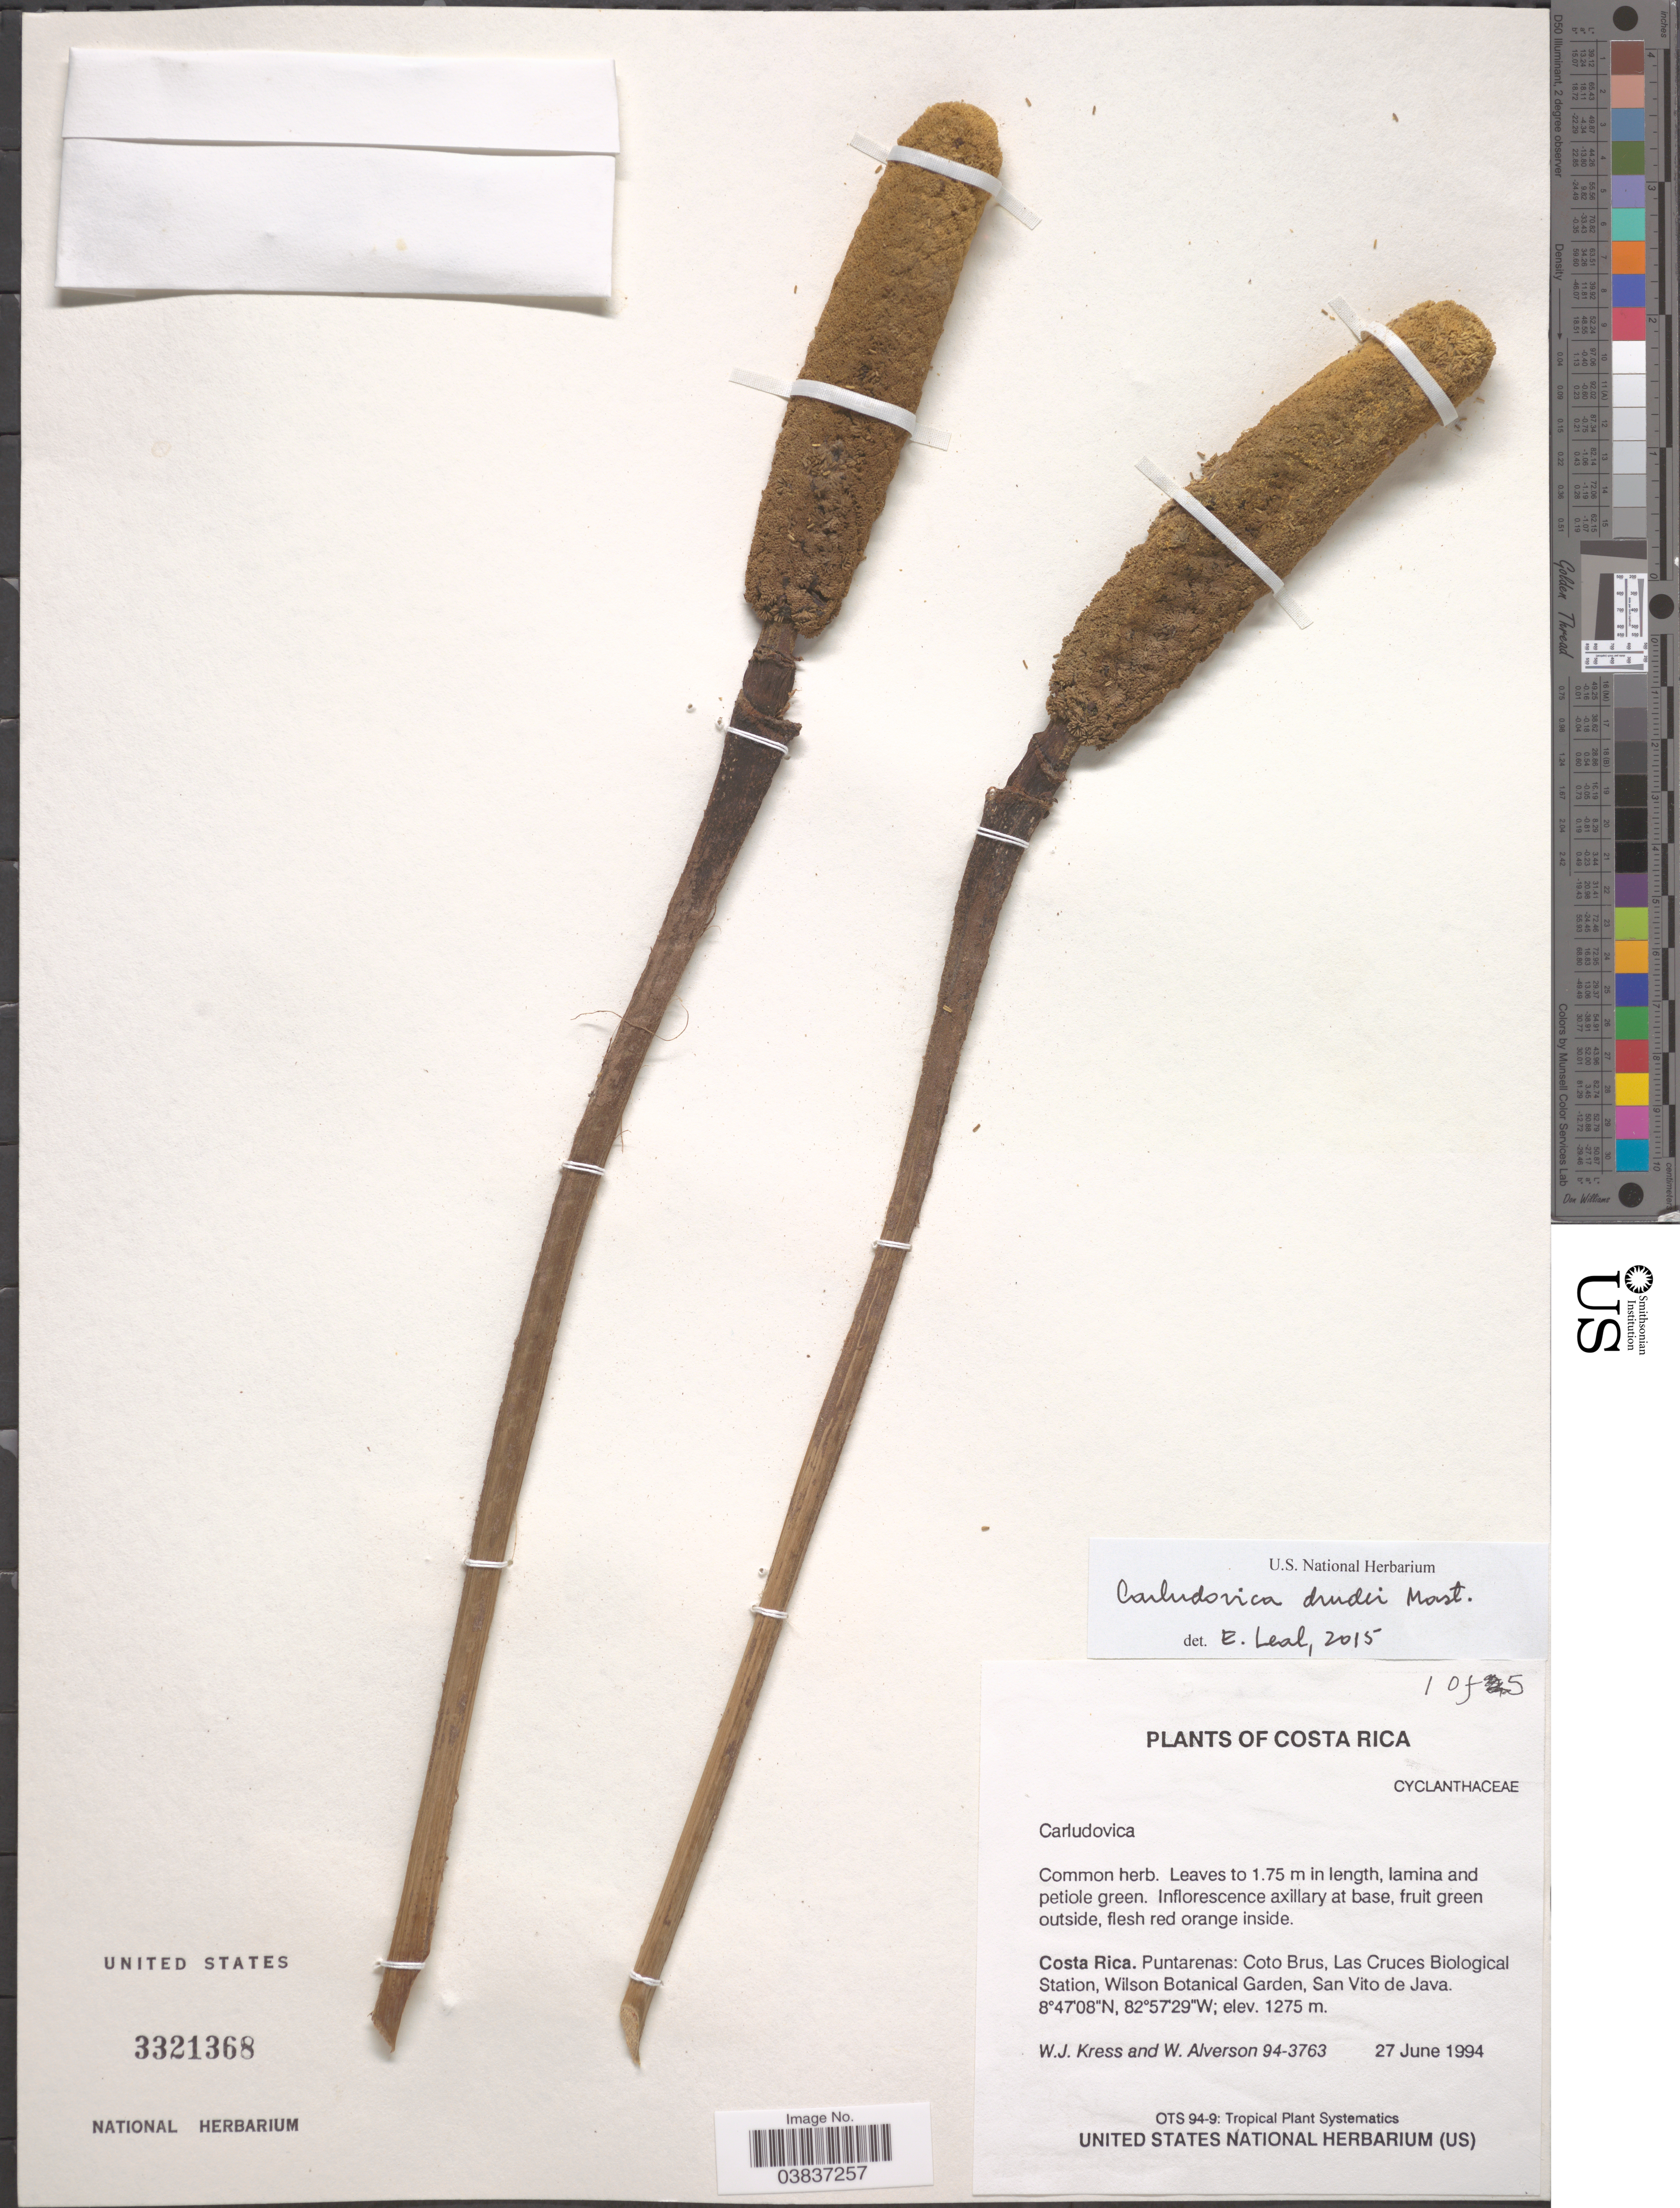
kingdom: Plantae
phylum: Tracheophyta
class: Liliopsida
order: Pandanales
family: Cyclanthaceae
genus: Carludovica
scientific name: Carludovica drudei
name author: Mast.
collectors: W. J. Kress & W. S. Alverson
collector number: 94-3763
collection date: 1994-06-27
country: Costa Rica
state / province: Puntarenas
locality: Coto Brus, Las Cruces Biological Station, Wilson Botanical Garden, San Vito de Java.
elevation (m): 1275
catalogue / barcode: US 3321368